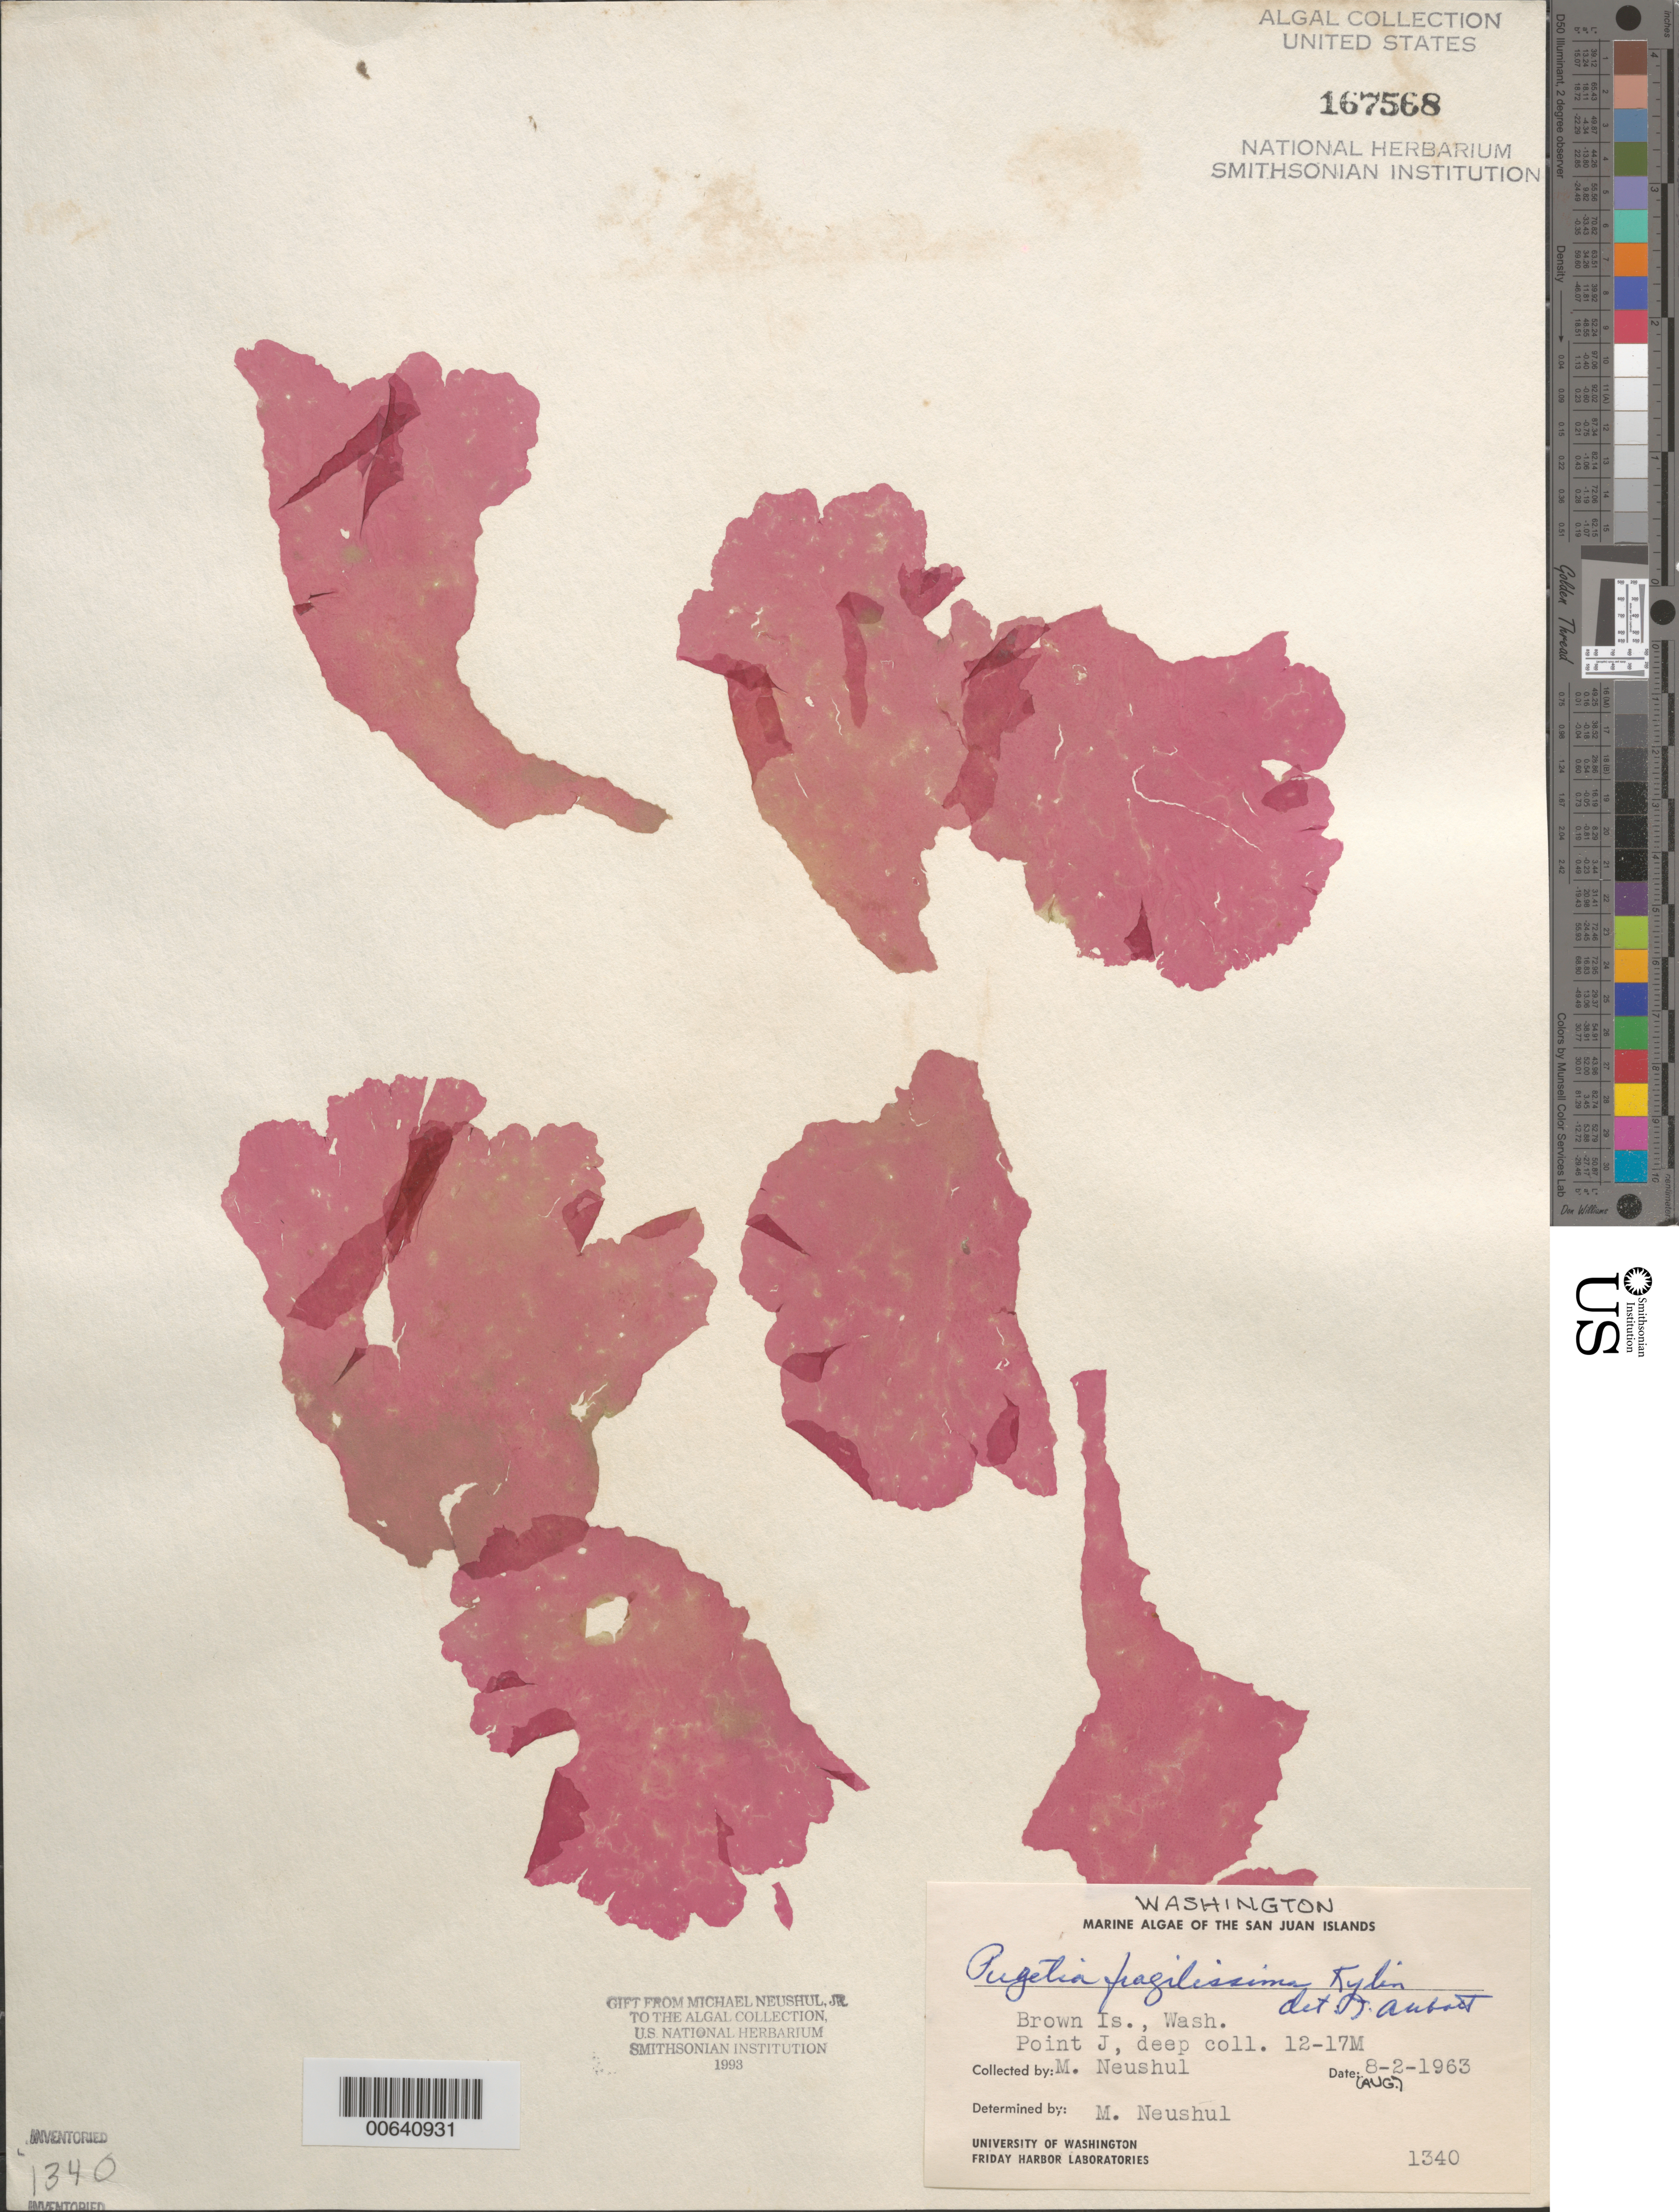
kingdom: Plantae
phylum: Rhodophyta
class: Florideophyceae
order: Gigartinales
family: Kallymeniaceae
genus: Pugetia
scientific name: Pugetia fragilissima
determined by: Abbott, Isabella A.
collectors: M. Neushul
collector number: Neushul 1340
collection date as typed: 02 Aug 1963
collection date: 1963-08-02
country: United States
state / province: Washington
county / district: San Juan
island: Brown Island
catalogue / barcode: US 167568